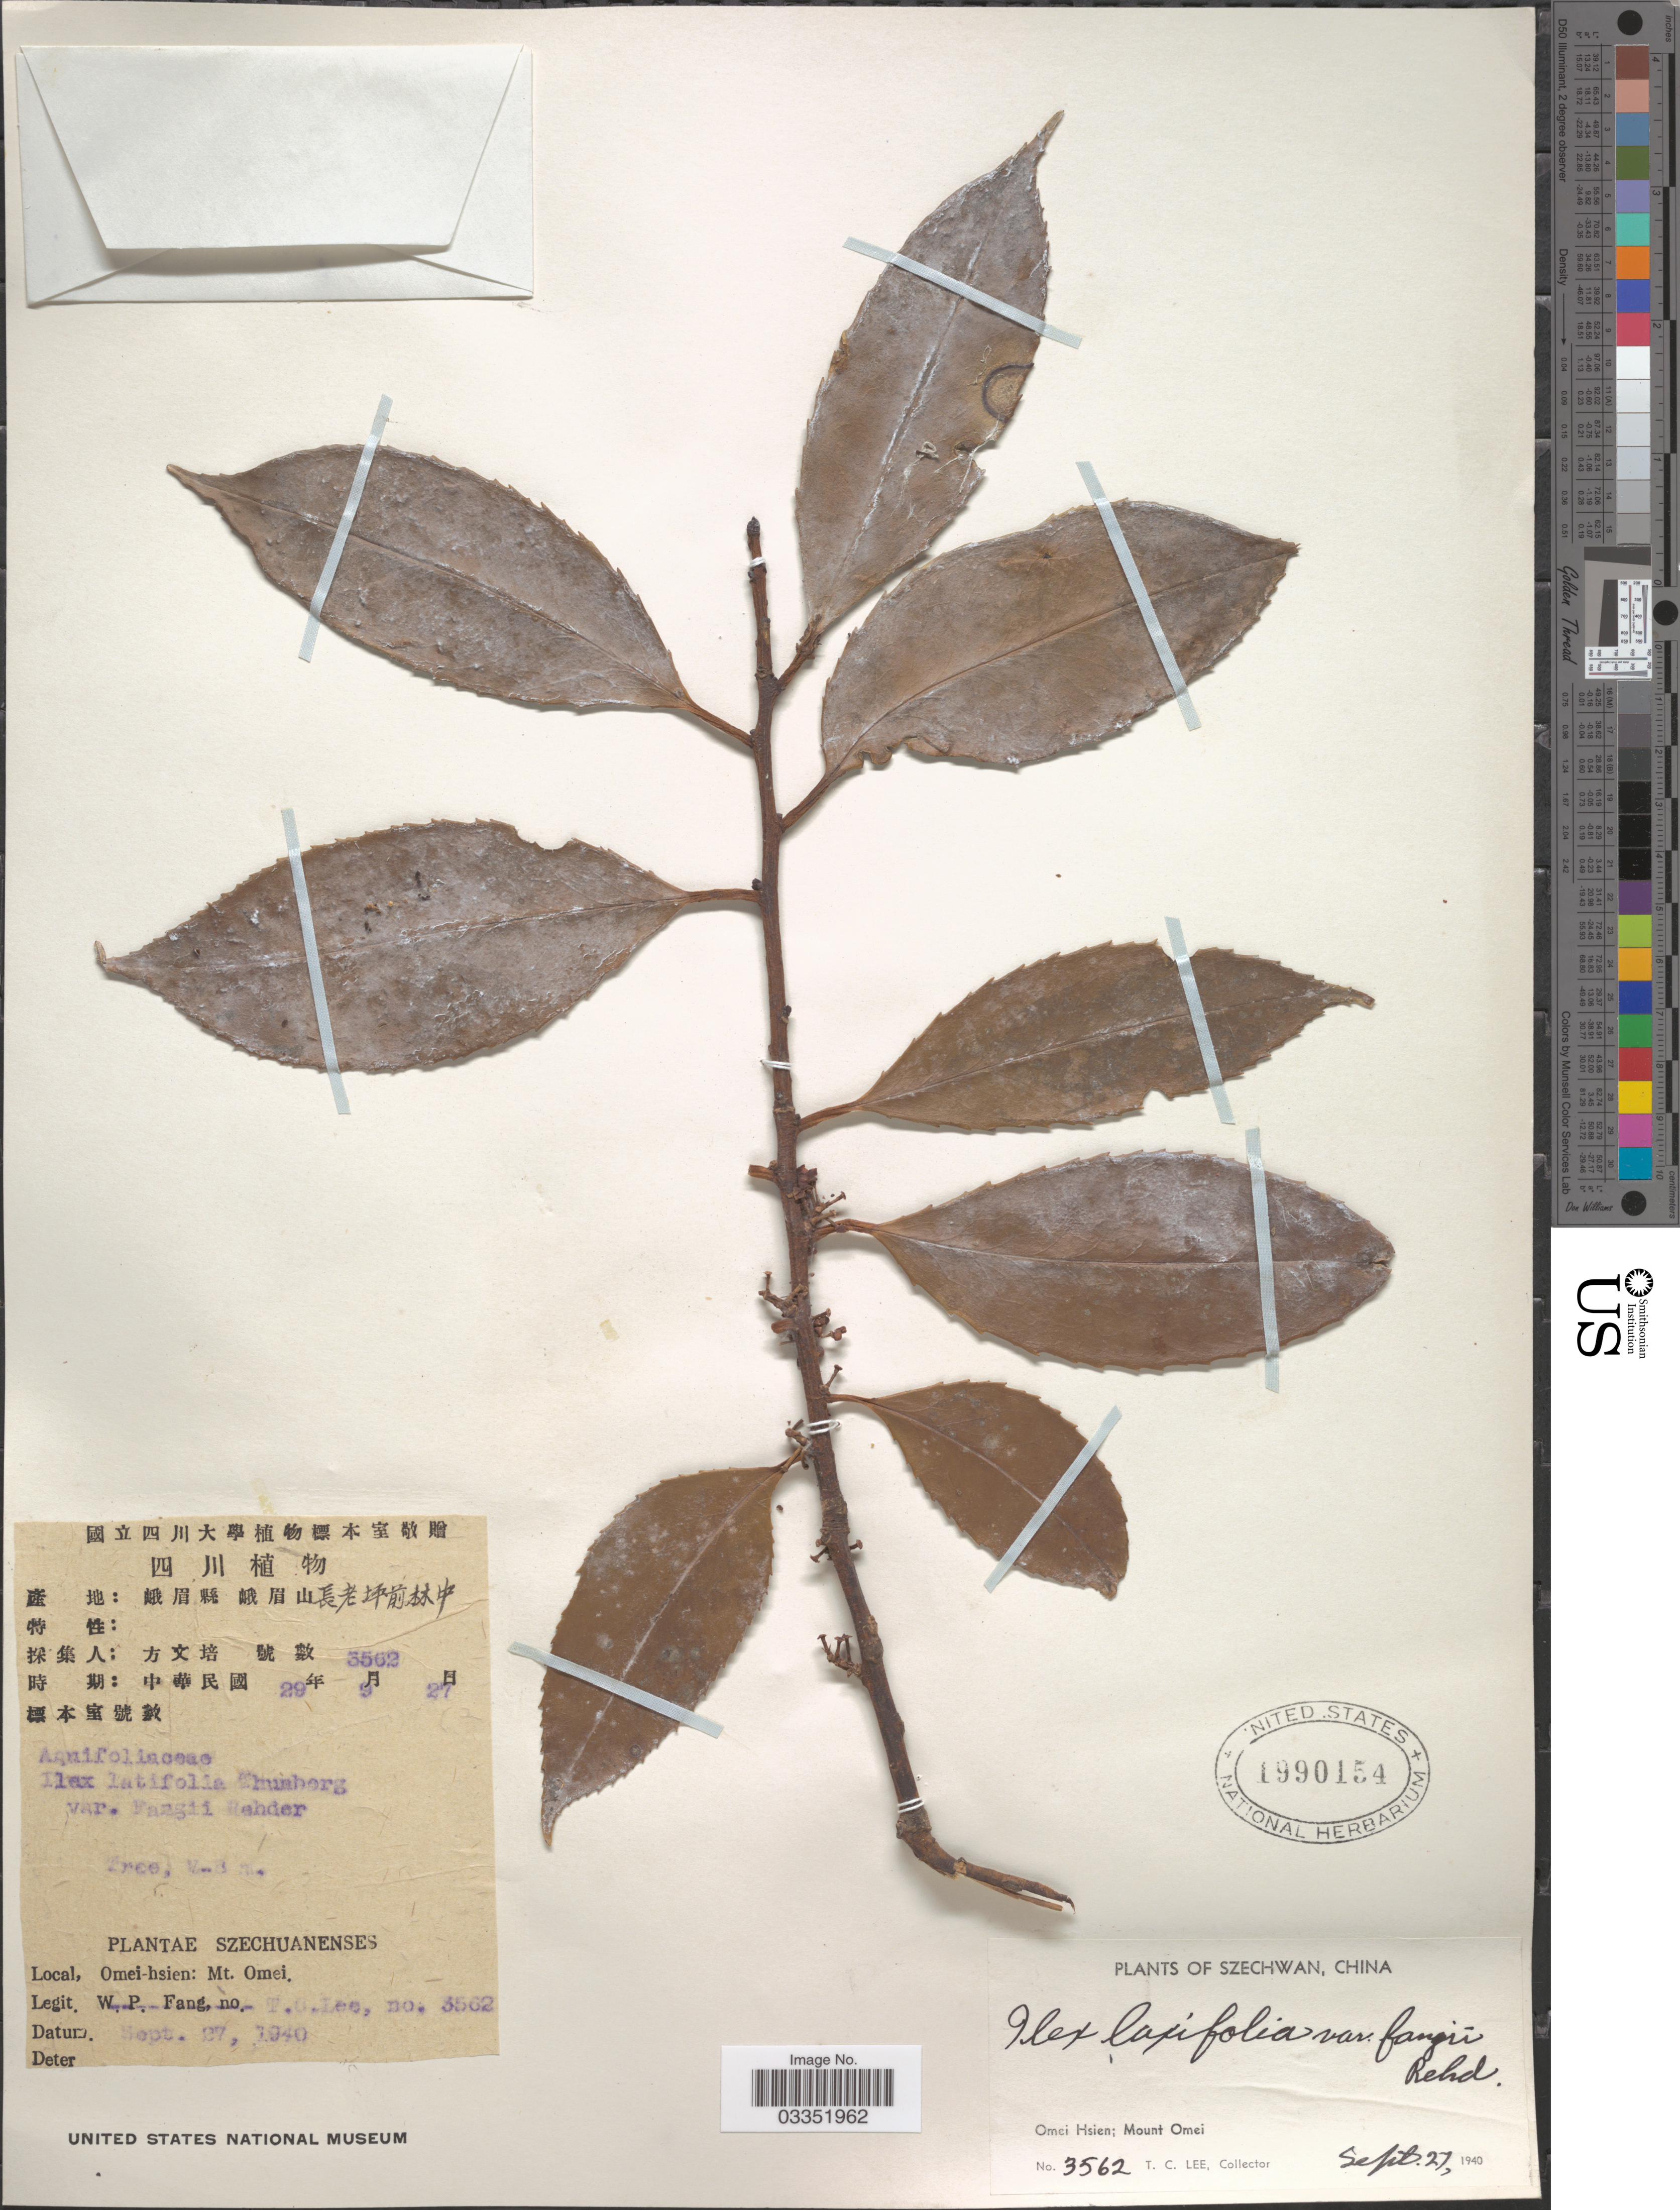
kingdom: Plantae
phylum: Tracheophyta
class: Magnoliopsida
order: Aquifoliales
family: Aquifoliaceae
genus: Ilex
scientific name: Ilex latifolia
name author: Thunb.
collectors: T. Lee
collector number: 3562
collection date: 1940-09-27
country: China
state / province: Sichuan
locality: Omei Hsien; Mount Omei.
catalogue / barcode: US 1990154